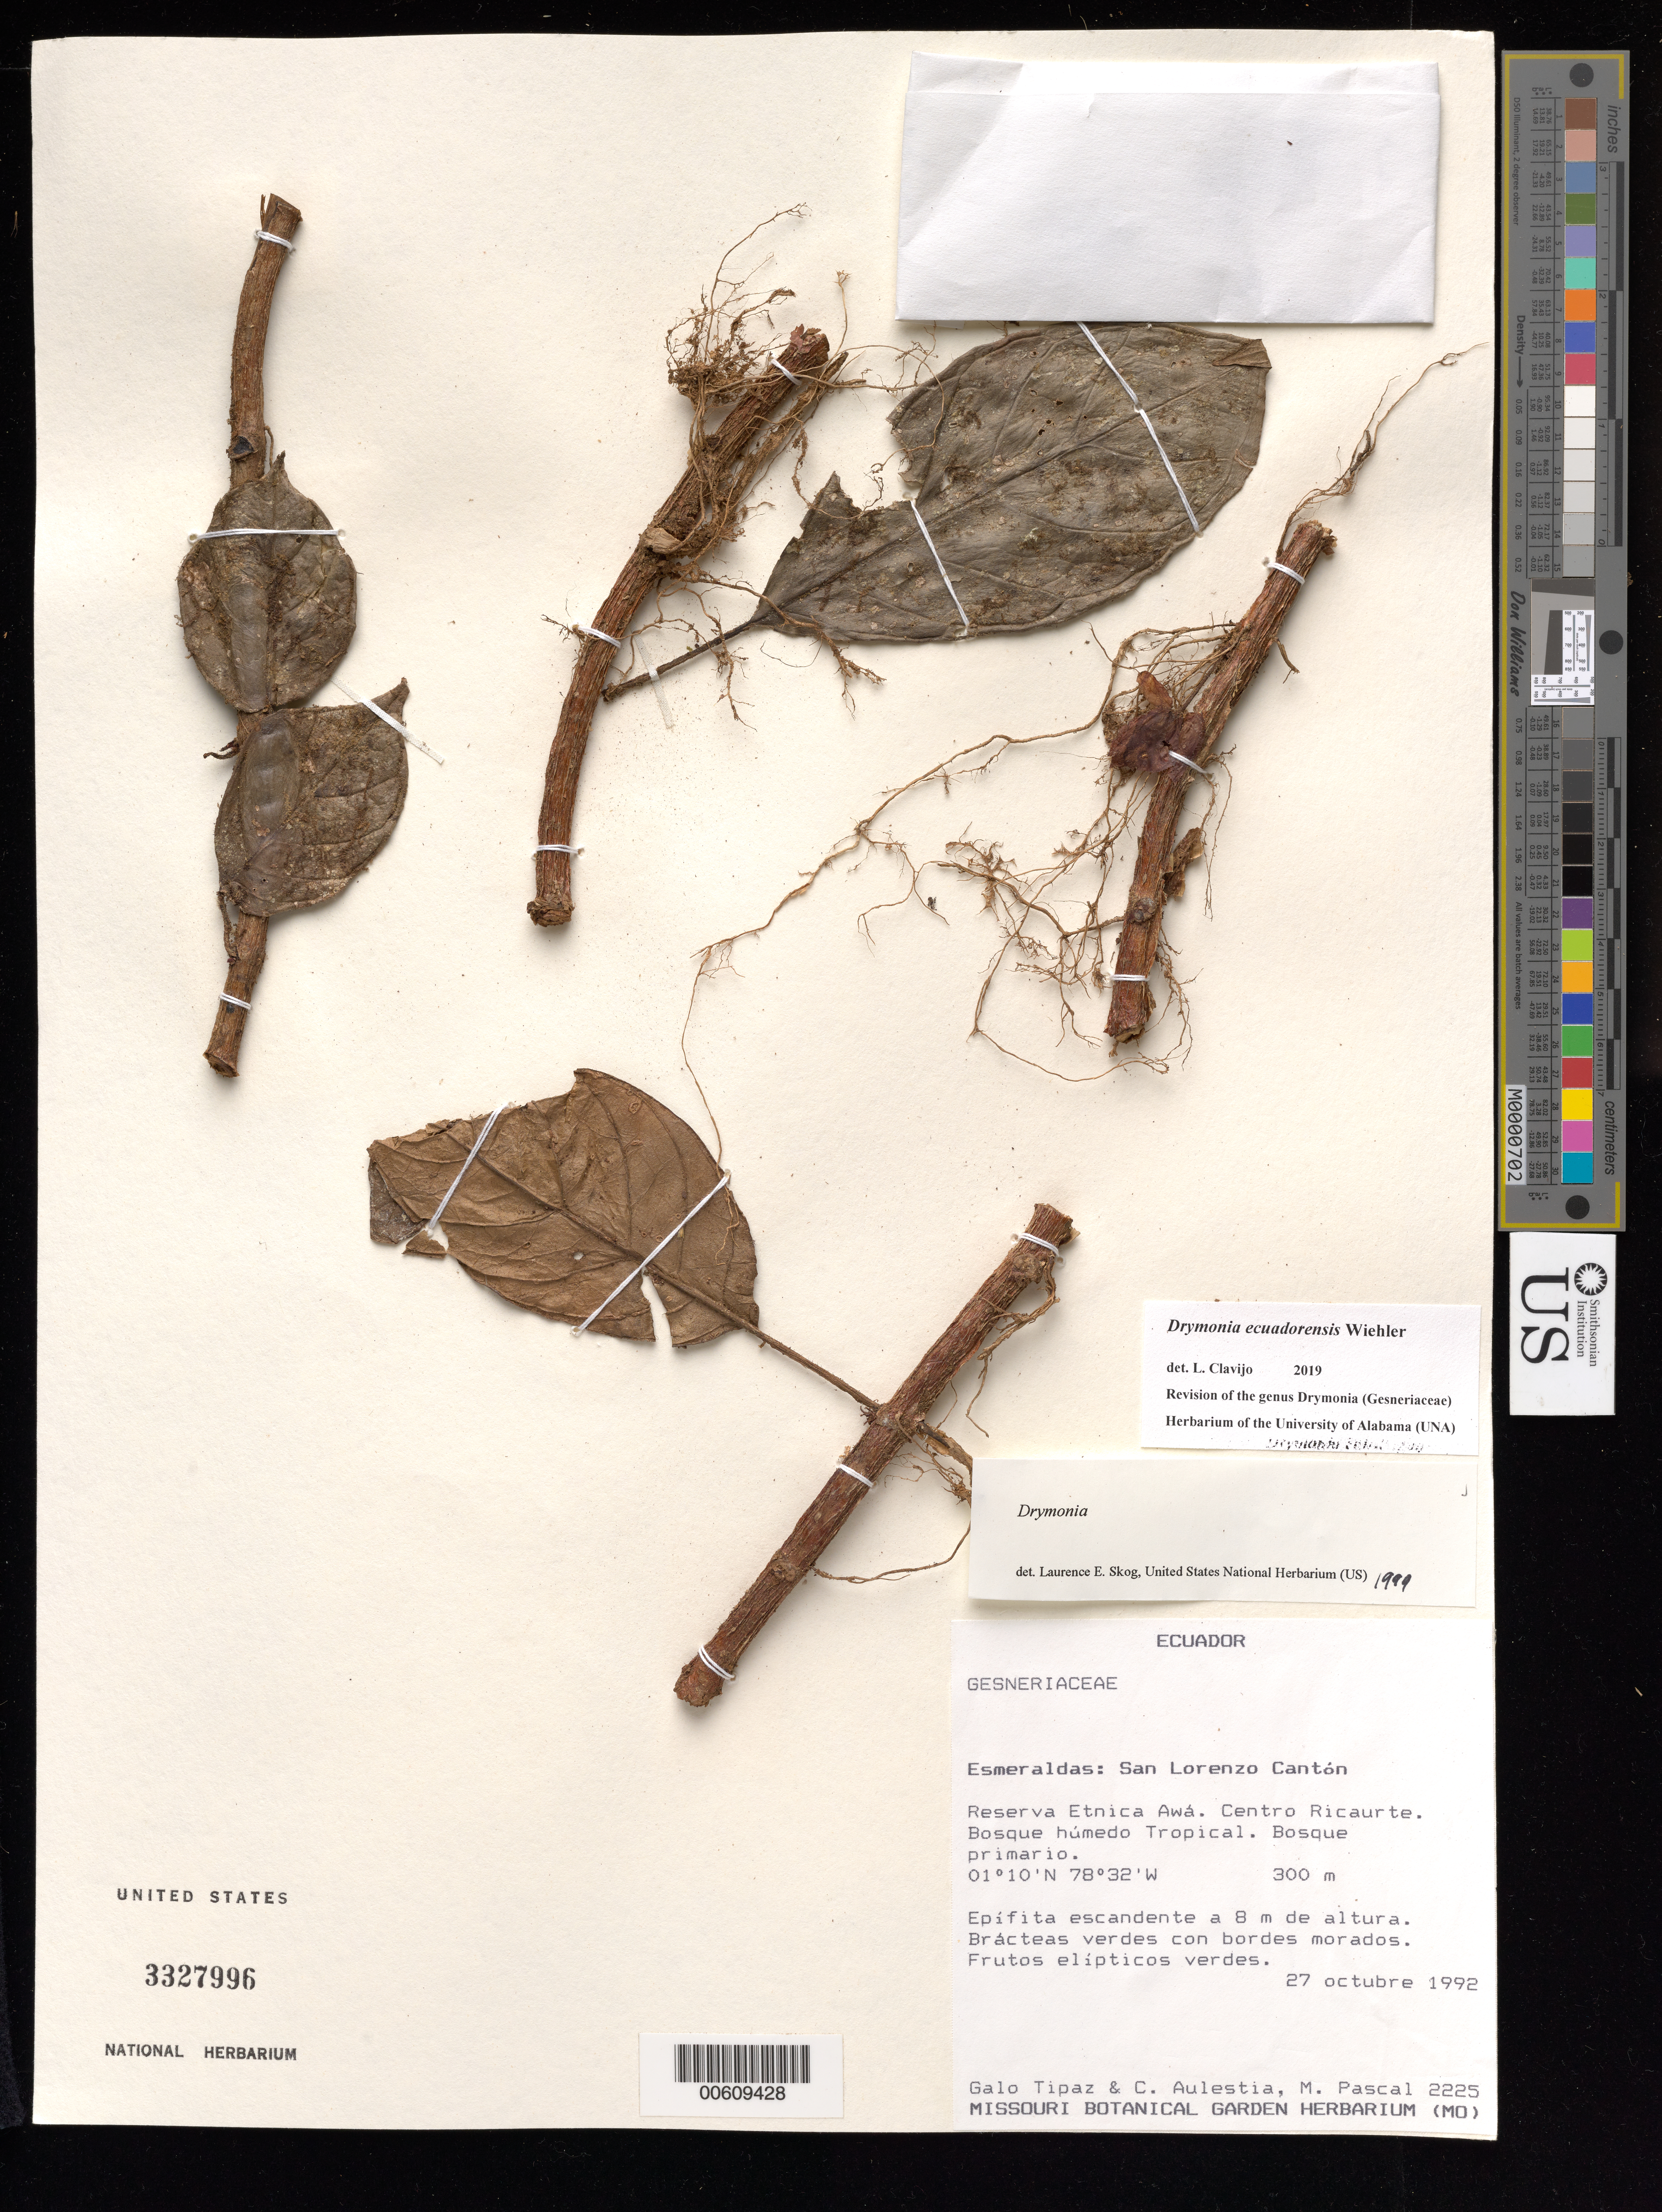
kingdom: Plantae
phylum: Tracheophyta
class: Magnoliopsida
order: Lamiales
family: Gesneriaceae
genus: Drymonia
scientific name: Drymonia brochidodroma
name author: Wiehler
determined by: Clark, J. L., (SEL), The Marie Selby Botanical Garden (UNITED STATES)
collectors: G. Tipaz, C. Aulestia & M. Pascal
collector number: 2225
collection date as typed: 27 Oct 1992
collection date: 1992-10-27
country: Ecuador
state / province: Esmeraldas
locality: San Lorenzo Cantón; Reserva Etnica Awá, Centro Ricaurte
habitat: Bosque húmedo tropical; bosque primario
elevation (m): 300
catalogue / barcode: US 3327996